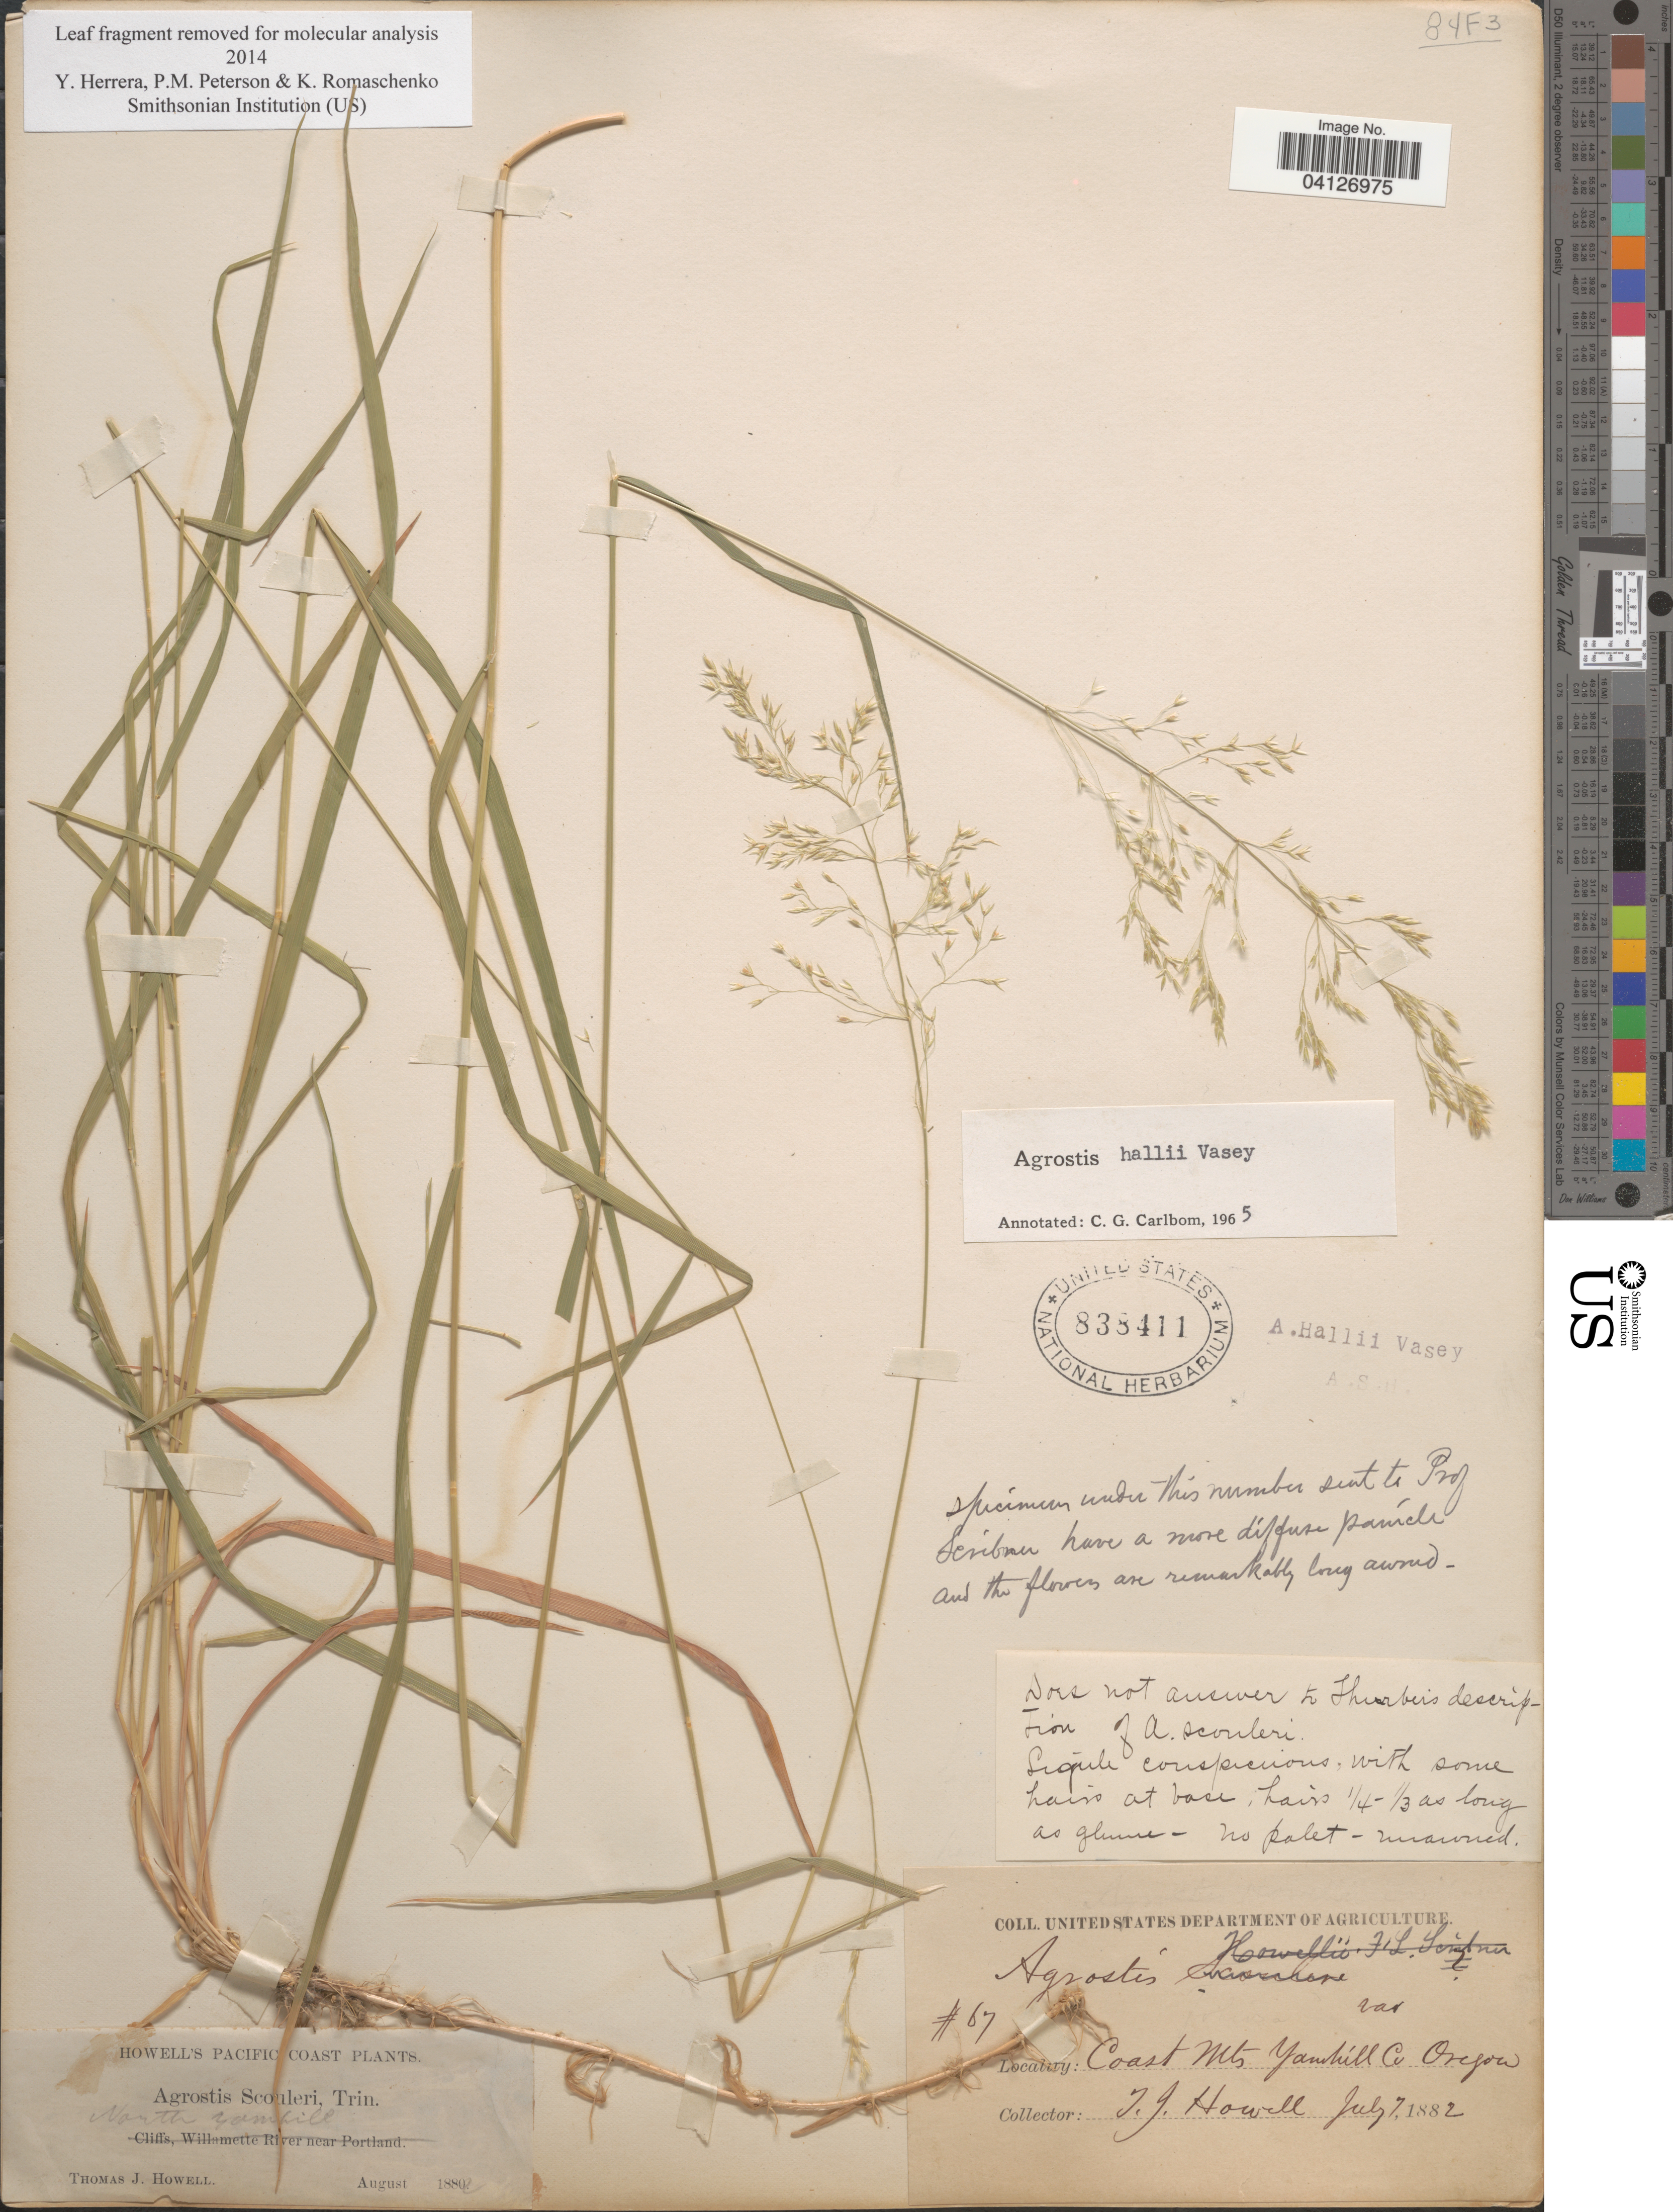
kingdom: Plantae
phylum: Tracheophyta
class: Liliopsida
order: Poales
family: Poaceae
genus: Agrostis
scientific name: Agrostis hallii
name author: Vasey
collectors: T. J. Howell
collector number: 67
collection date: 1882-07-07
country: United States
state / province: Oregon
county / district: Yamhill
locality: Pacific Coast. Coast Mts Yamhill Co.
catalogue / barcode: US 838411